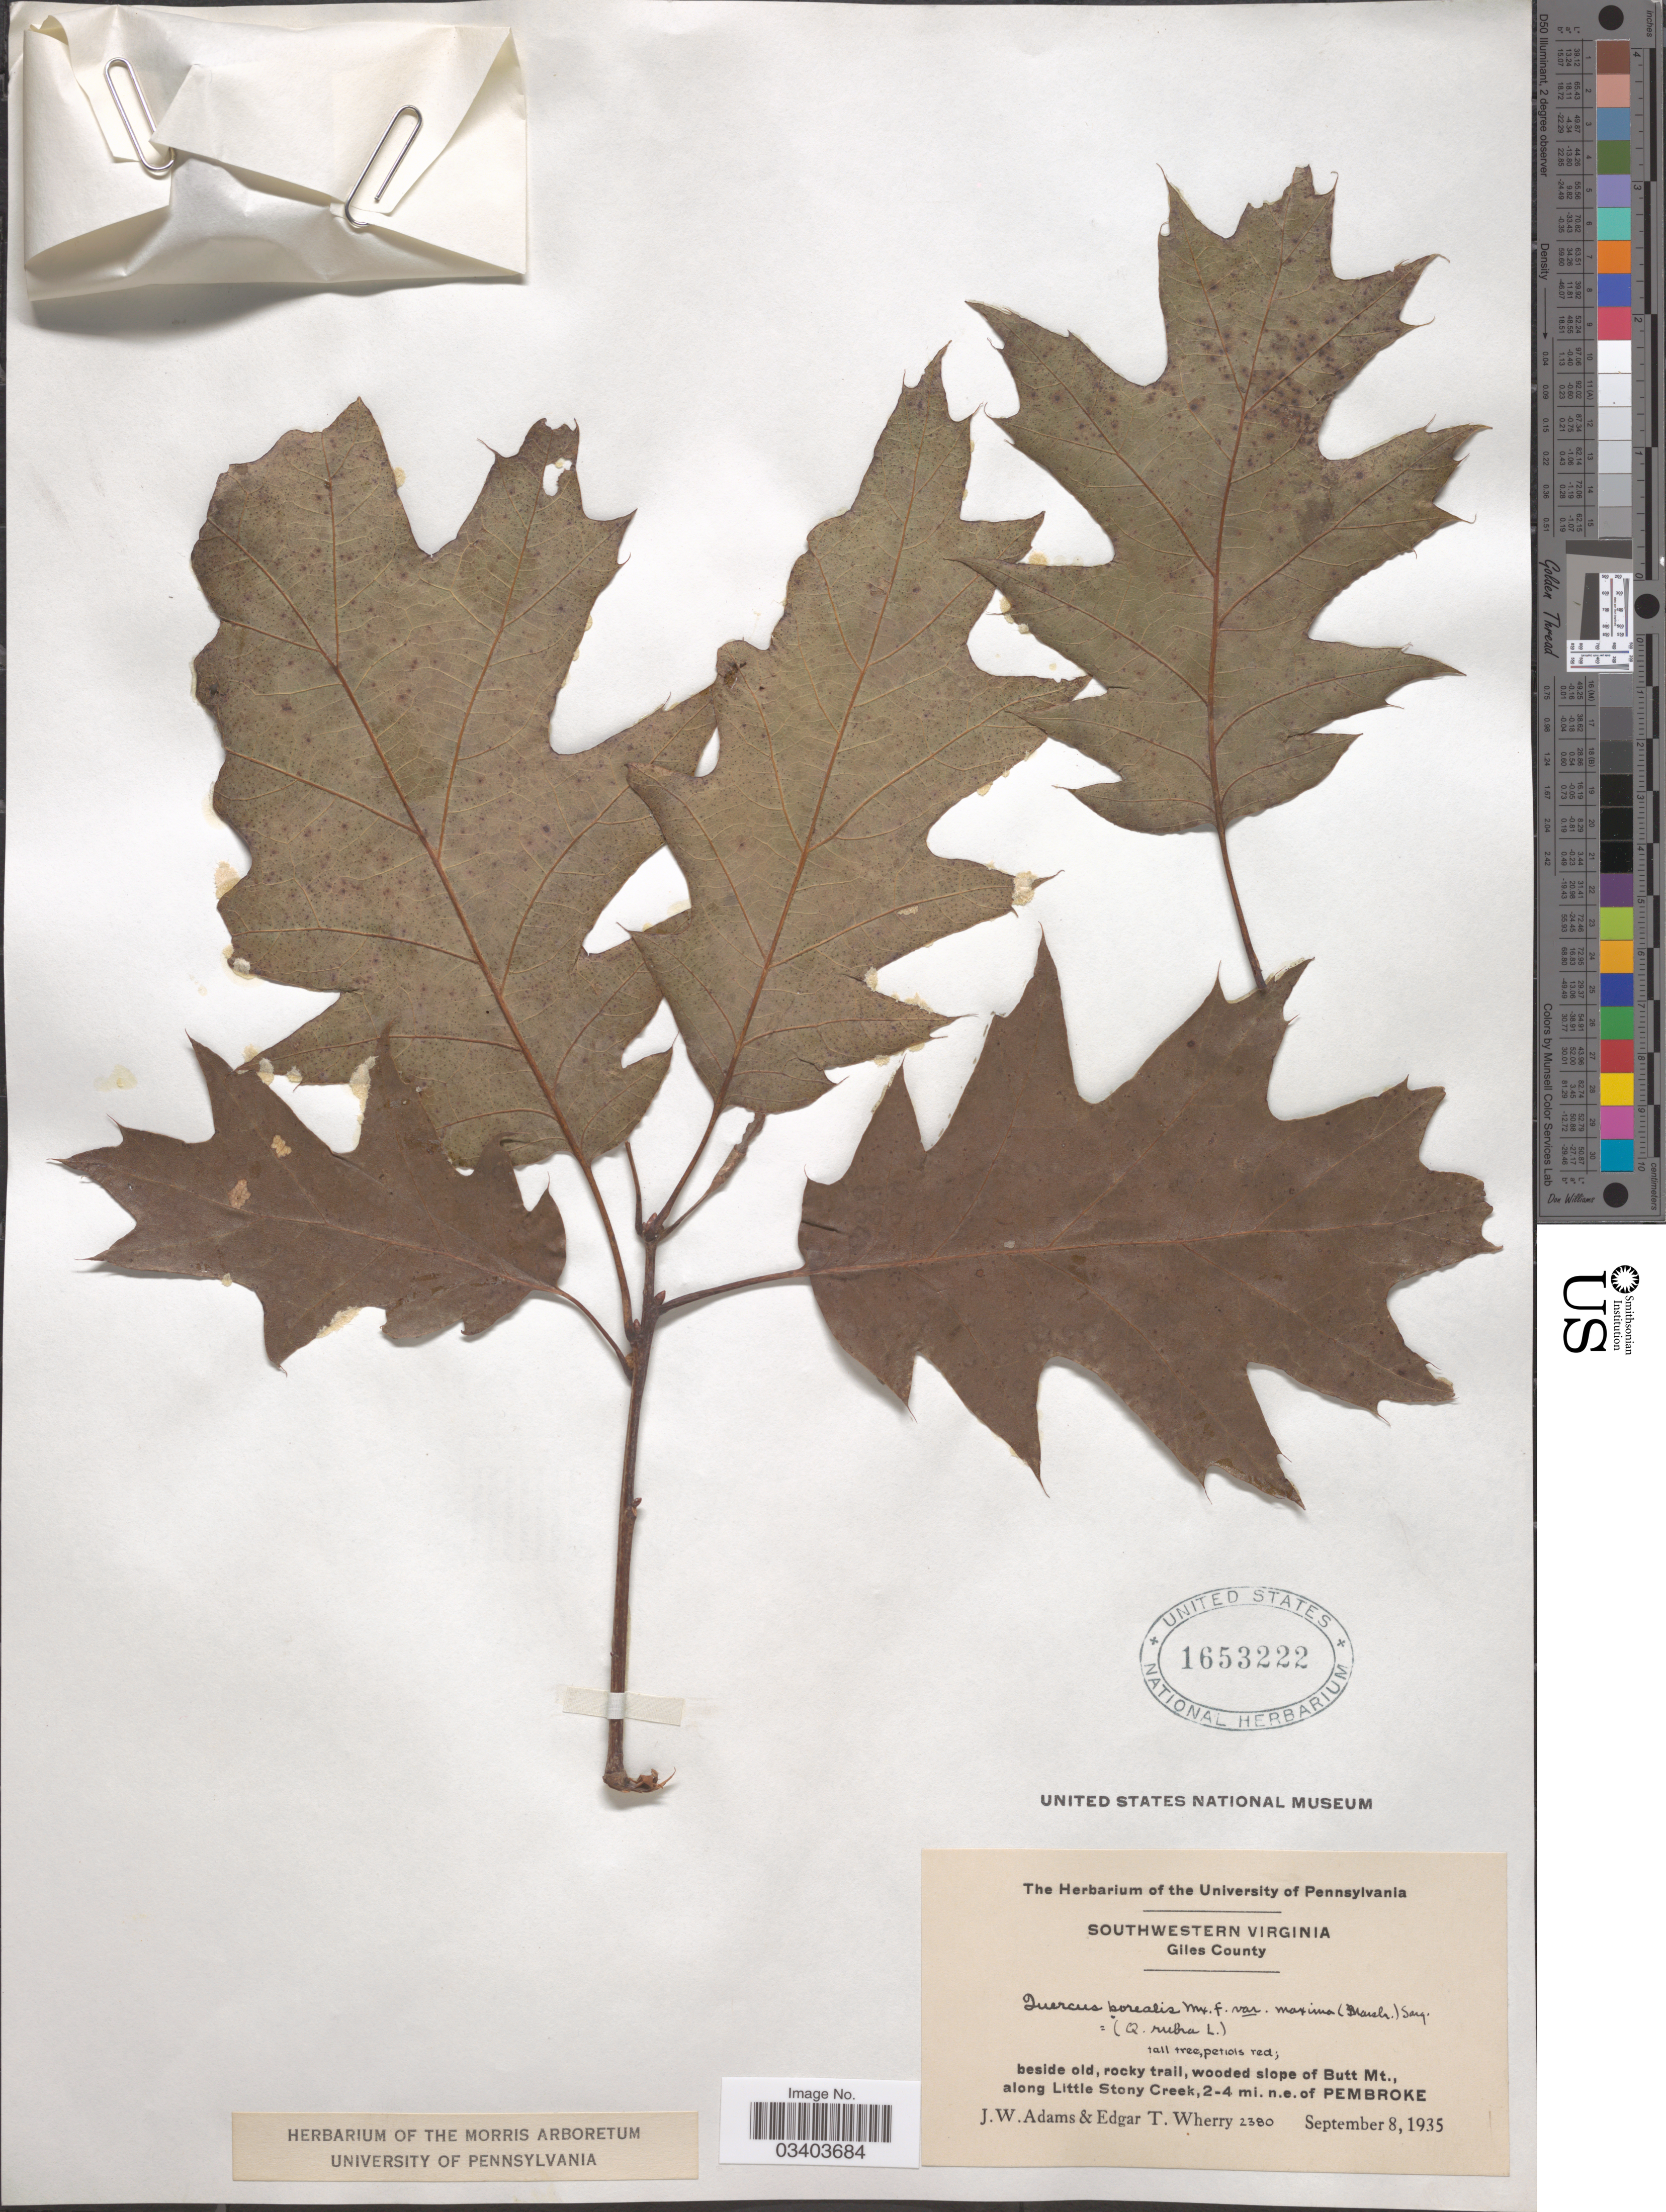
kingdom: Plantae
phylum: Tracheophyta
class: Magnoliopsida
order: Fagales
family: Fagaceae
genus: Quercus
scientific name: Quercus borealis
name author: F. Michx.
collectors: J. Adams & E. T. Wherry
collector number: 2380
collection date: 1935-09-08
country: United States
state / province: Virginia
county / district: Giles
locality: Southwestern Virginia. Giles County. Wooded slope of Butt Mt., along Little Stony Creek, 2-4 mi. n.e. of Pembroke.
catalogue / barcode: US 1653222